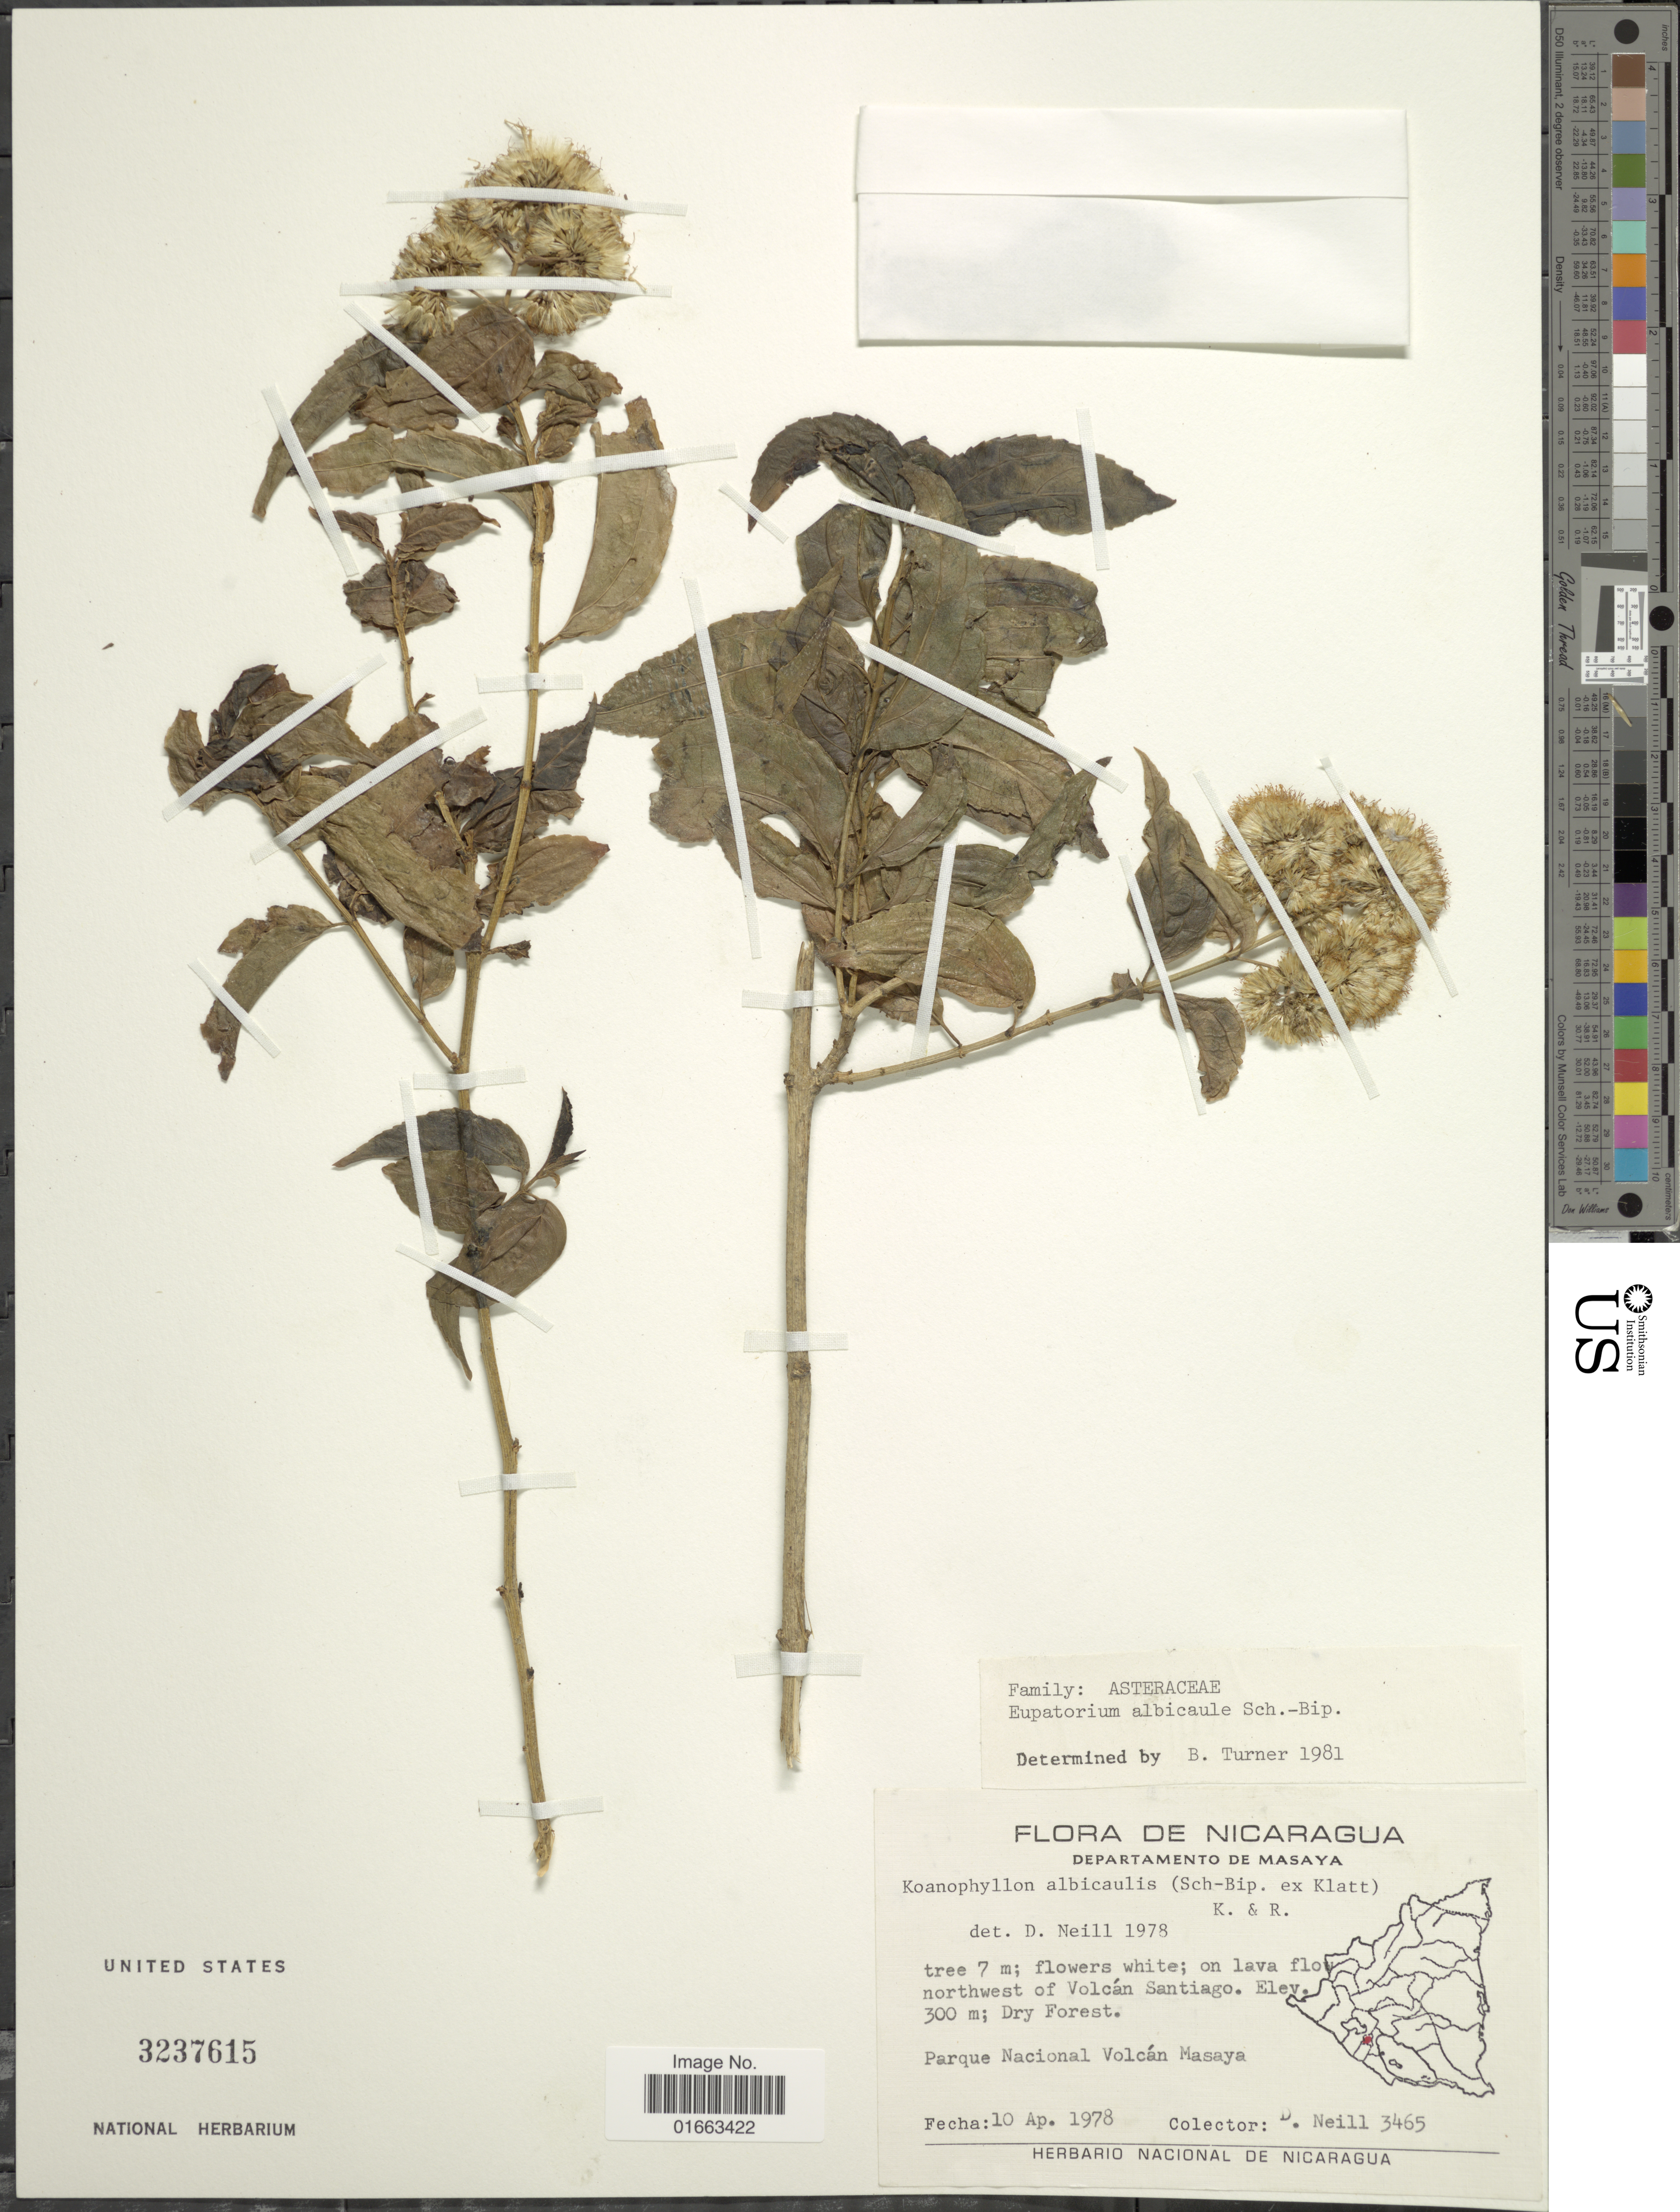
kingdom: Plantae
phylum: Tracheophyta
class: Magnoliopsida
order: Asterales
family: Asteraceae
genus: Koanophyllon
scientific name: Koanophyllon albicaule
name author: (Sch. Bip. ex Klatt) R.M. King & H. Rob.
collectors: D. Neill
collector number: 3465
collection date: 1978-04-10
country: Nicaragua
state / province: Masaya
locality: On lava flow northwest of Volcán Santiago, Dry forest, Parque Nacional Volcán Masaya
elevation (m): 300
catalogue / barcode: US 3237615